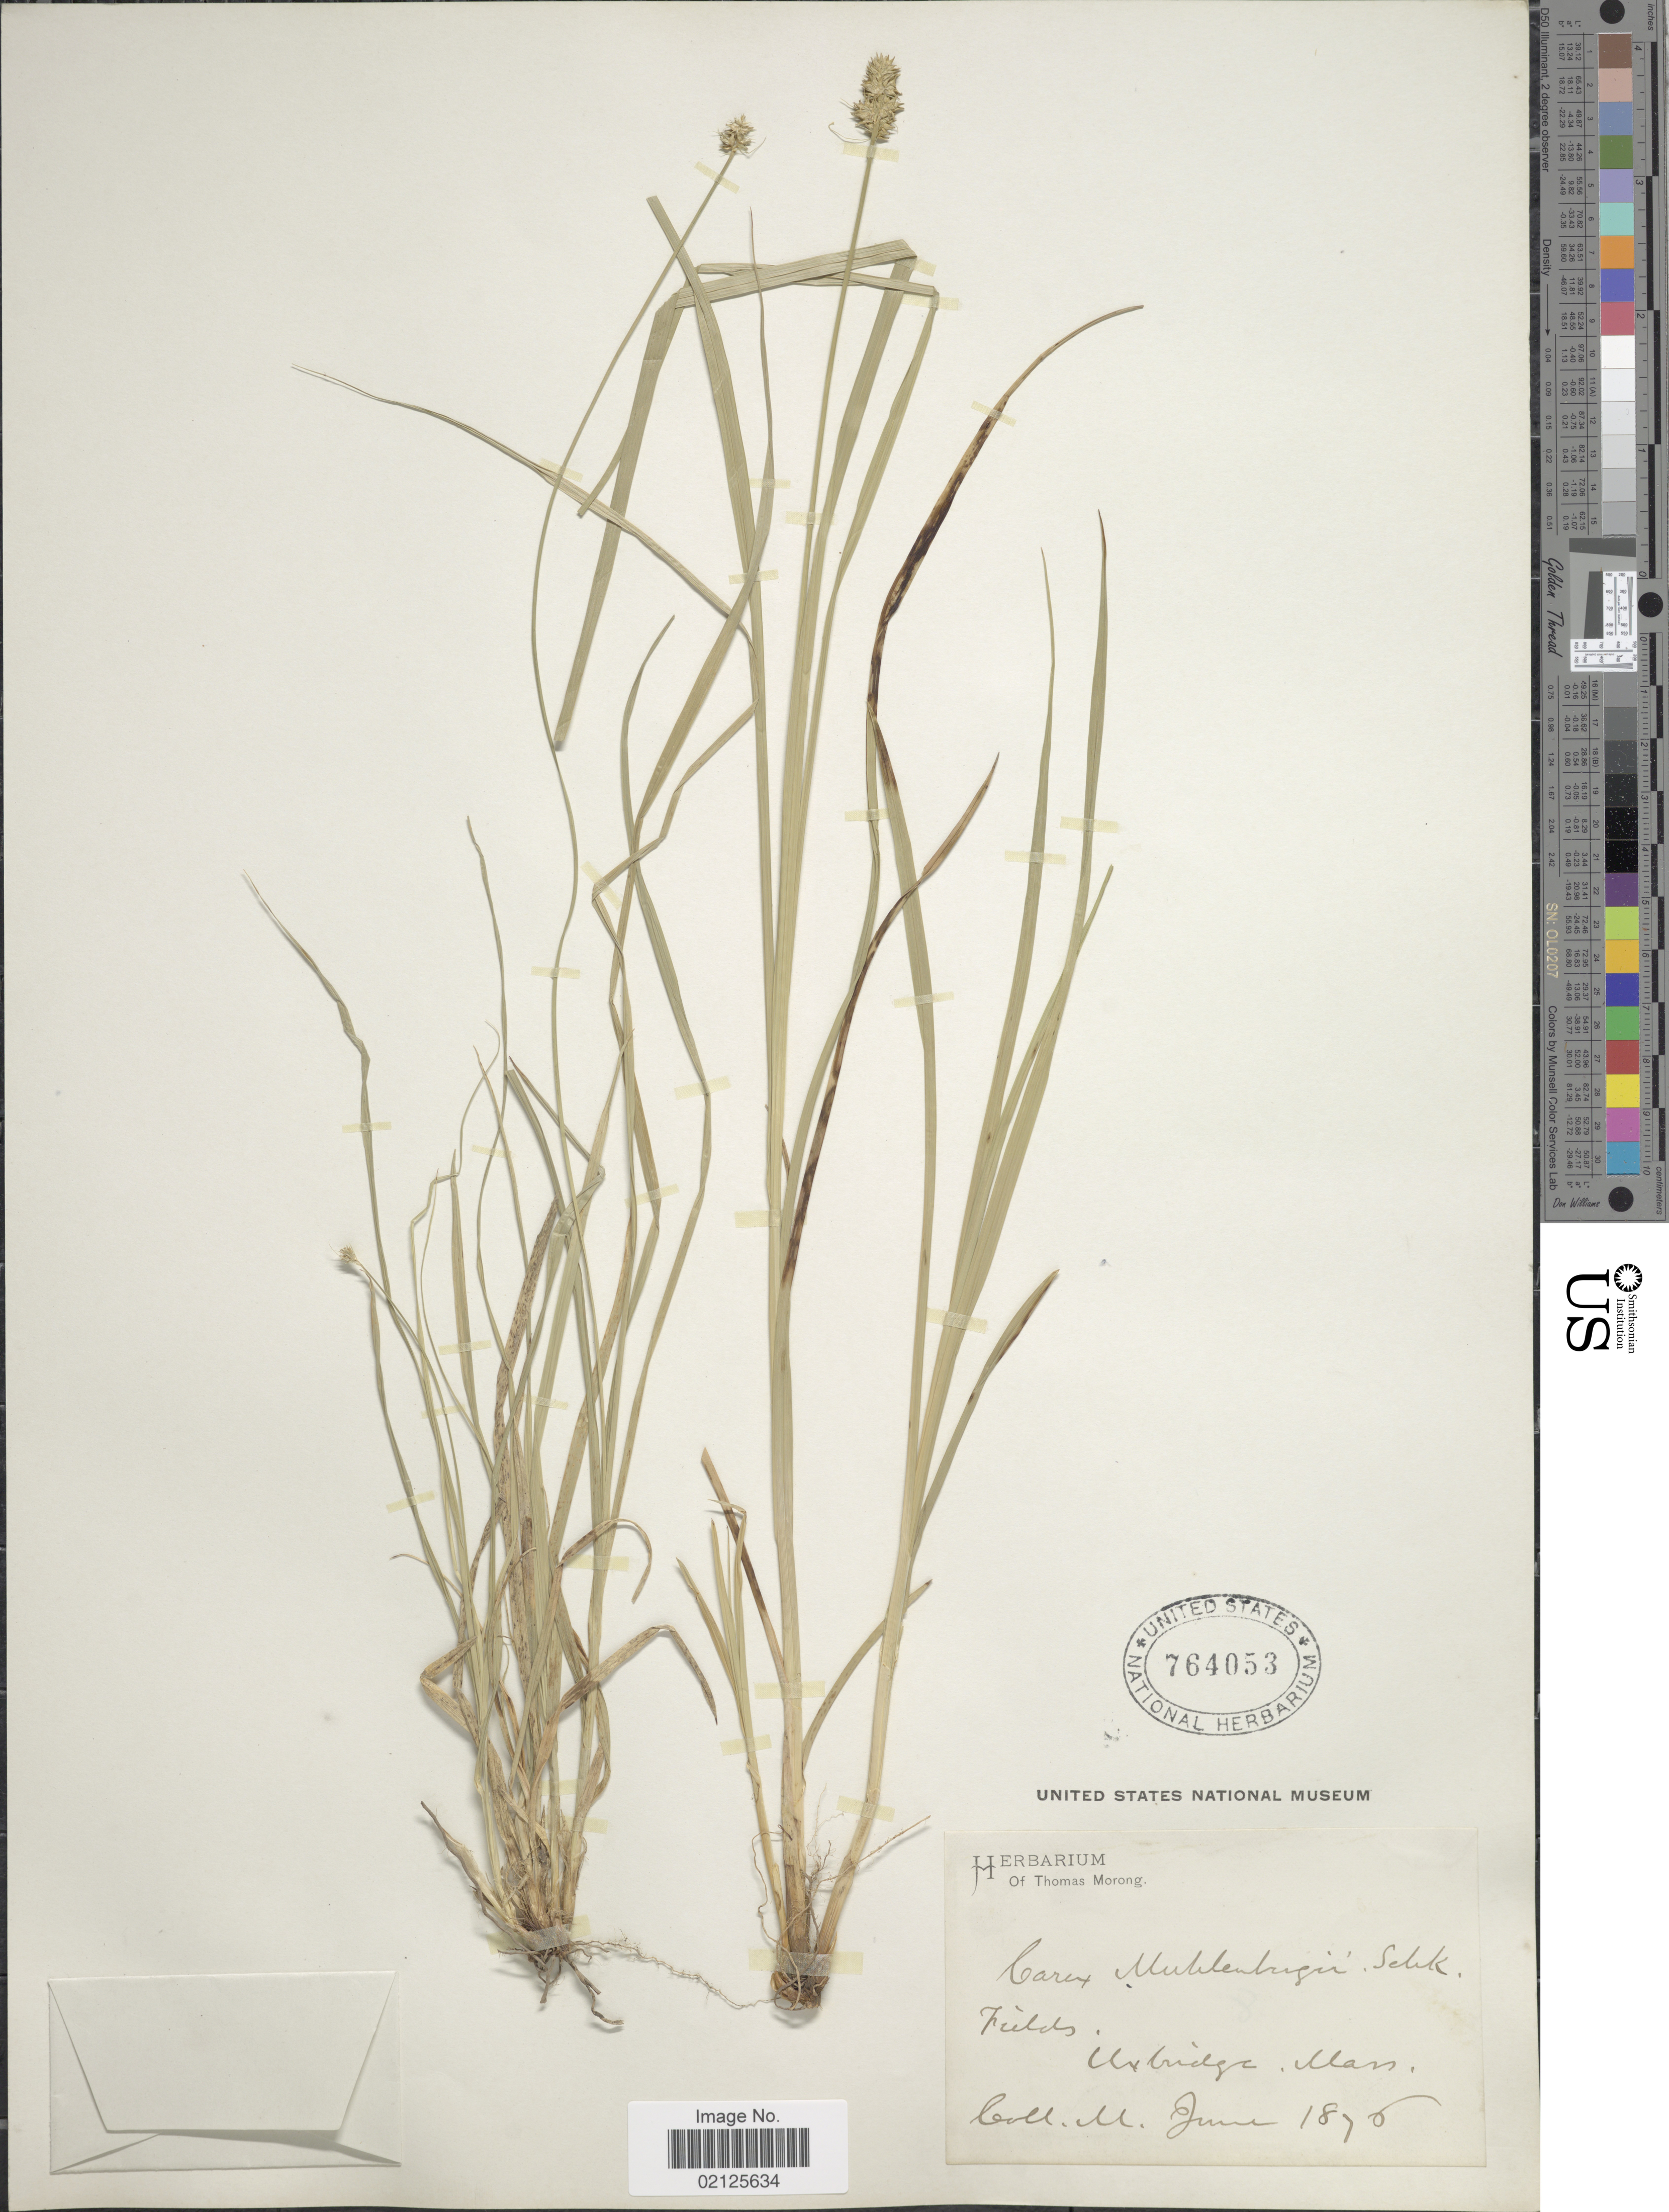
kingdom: Plantae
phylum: Tracheophyta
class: Liliopsida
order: Poales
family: Cyperaceae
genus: Carex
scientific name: Carex muehlenbergii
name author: Willd.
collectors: ex herb. T. Morong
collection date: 1876-06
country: United States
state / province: Massachusetts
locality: Fields, Uxbridge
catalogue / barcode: US 764053